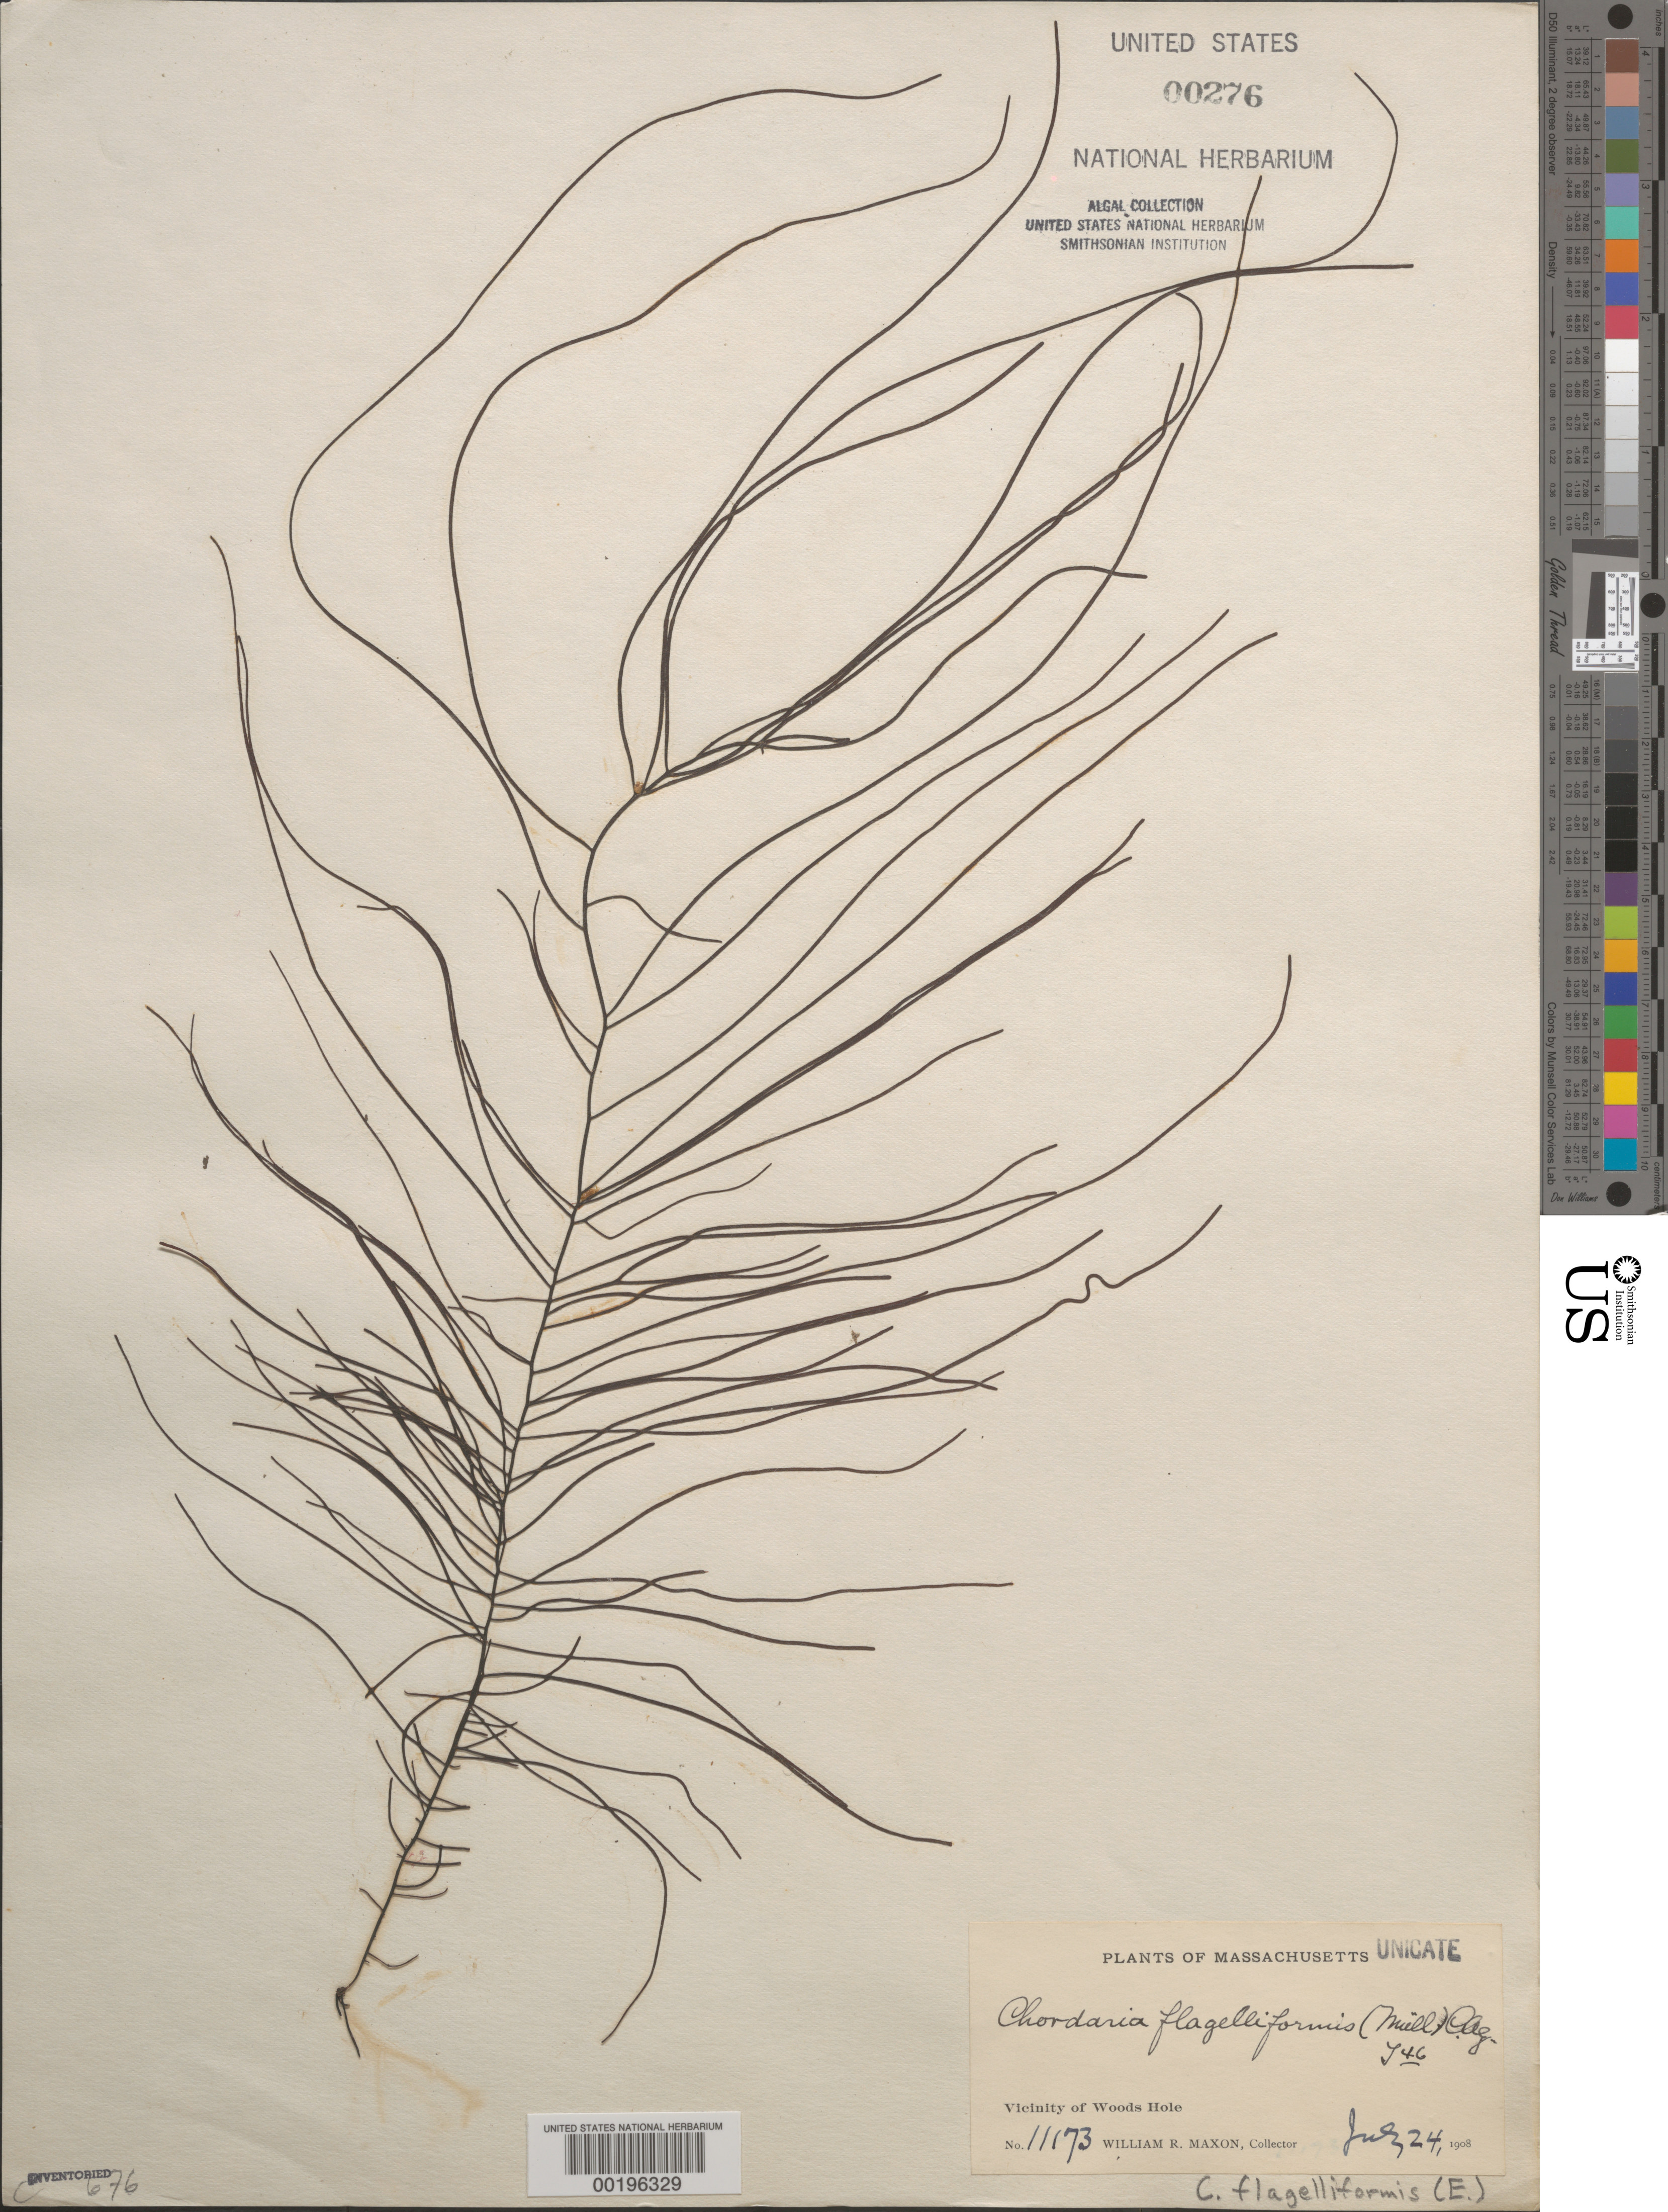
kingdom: Chromista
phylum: Ochrophyta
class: Phaeophyceae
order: Ectocarpales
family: Chordariaceae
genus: Chordaria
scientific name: Chordaria flagelliformis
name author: (Hudson) Grev.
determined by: Taylor, William R.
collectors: W. R. Maxon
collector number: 11173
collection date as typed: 24 Jul 1908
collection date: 1908-07-24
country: United States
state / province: Massachusetts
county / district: Barnstable County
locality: Woods Hole area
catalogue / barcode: US 276